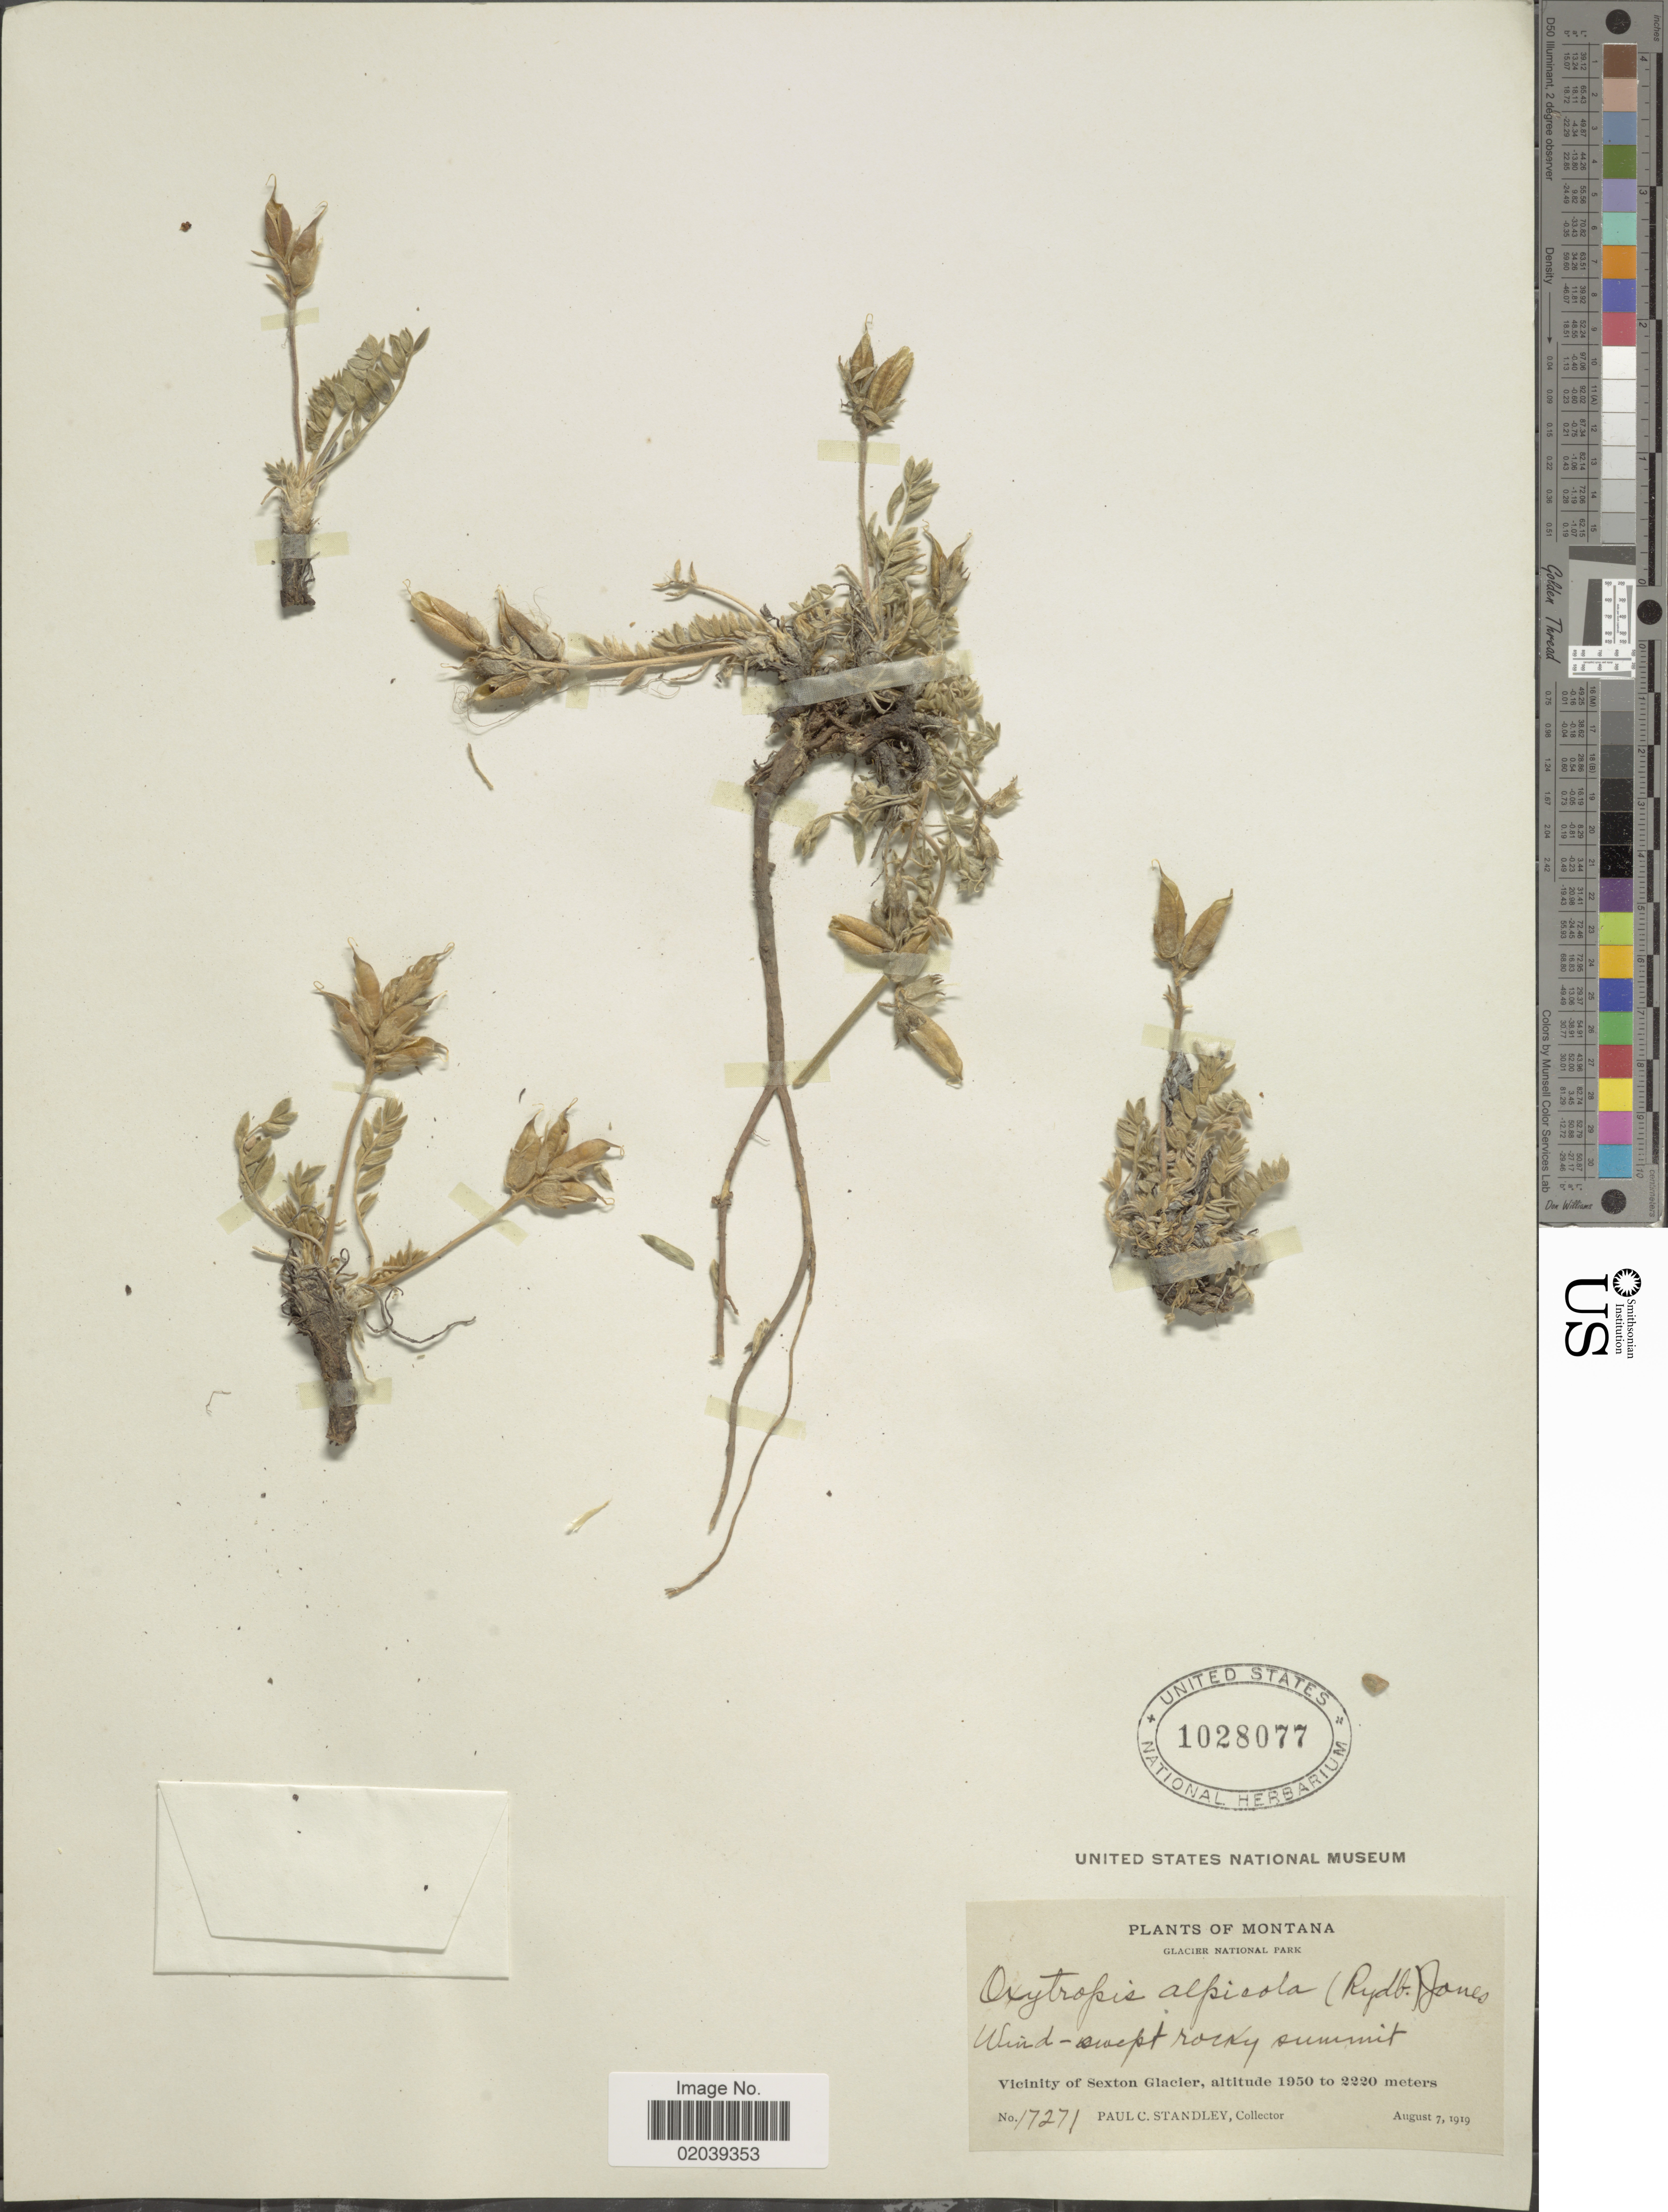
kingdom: Plantae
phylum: Tracheophyta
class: Magnoliopsida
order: Fabales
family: Fabaceae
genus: Oxytropis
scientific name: Oxytropis campestris var. cusickii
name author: (Greenm.) Barneby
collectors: P. C. Standley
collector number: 17271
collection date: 1919-08-07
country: United States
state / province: Montana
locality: Glacier National Park. Vicinity of Sexton Glacier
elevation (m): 1950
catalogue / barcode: US 1028077